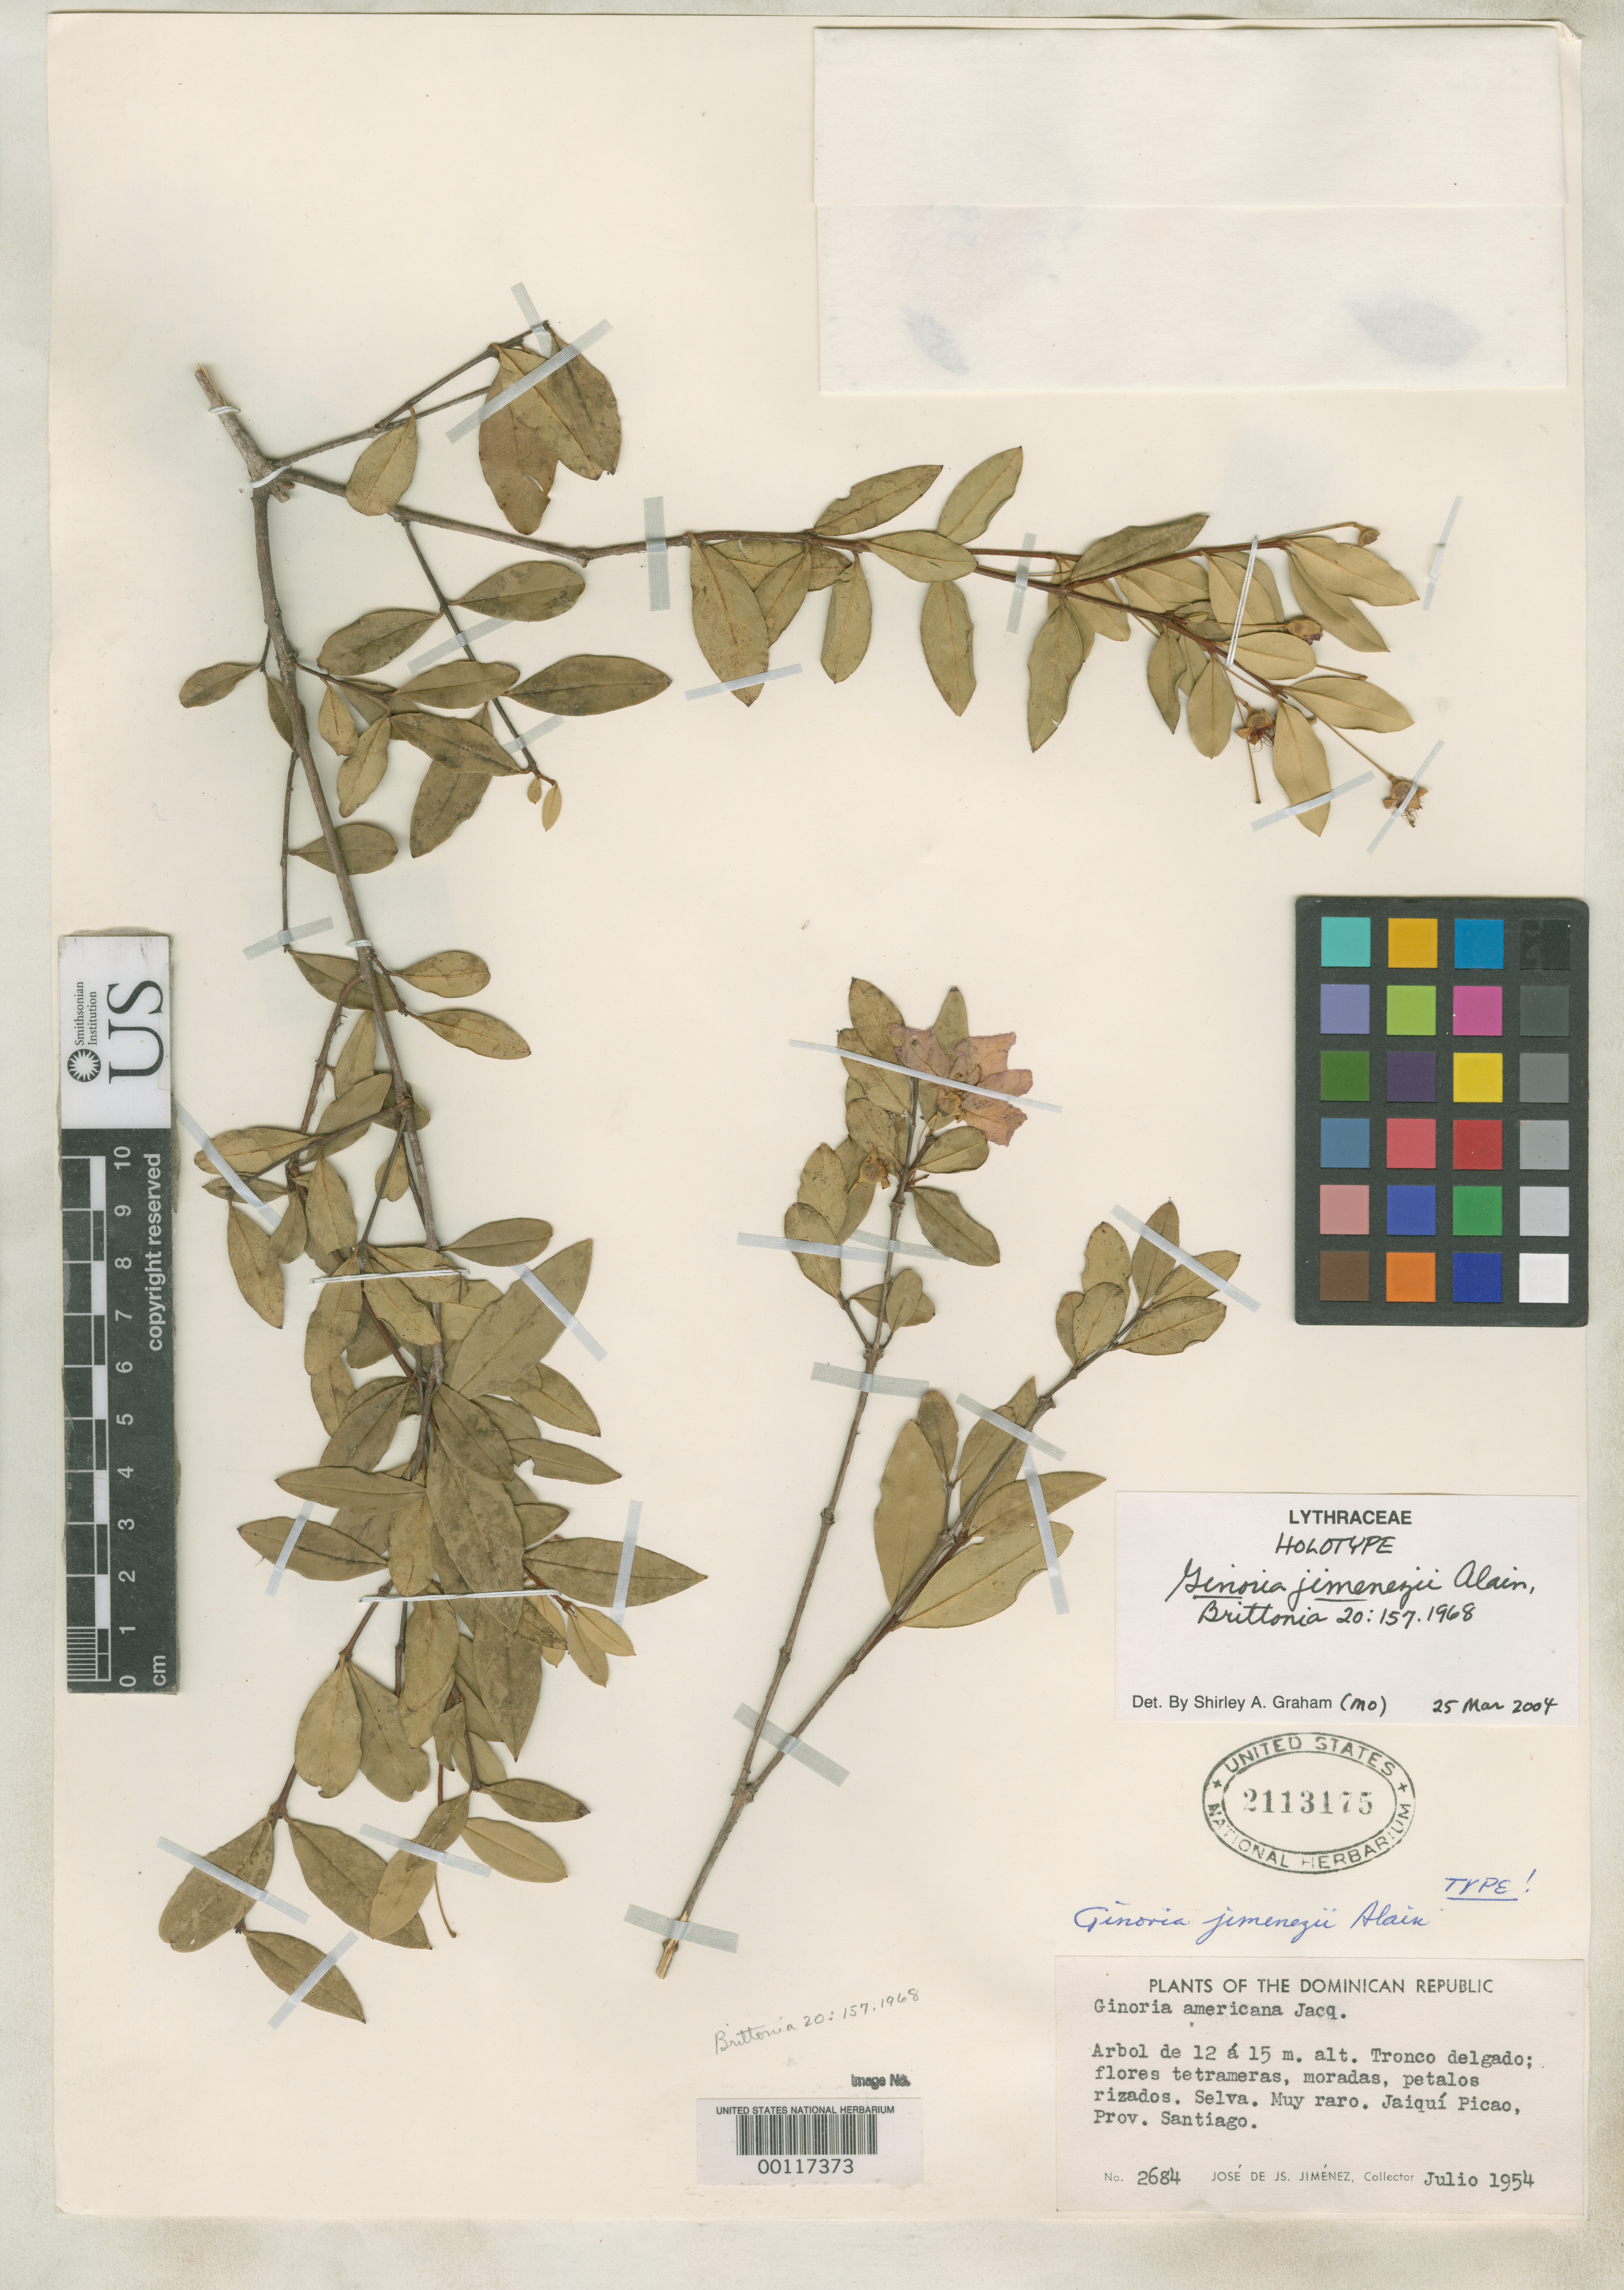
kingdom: Plantae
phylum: Tracheophyta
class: Magnoliopsida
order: Myrtales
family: Lythraceae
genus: Ginoria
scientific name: Ginoria jimenezii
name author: Alain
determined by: Graham, Shirley Ann Tousch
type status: Holotype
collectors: J. J. Jiménez Almonte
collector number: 2684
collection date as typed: Jul 1954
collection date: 1954-07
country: Dominican Republic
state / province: Santiago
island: Hispaniola Island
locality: Jaiqui Picao.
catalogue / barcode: US 2113175